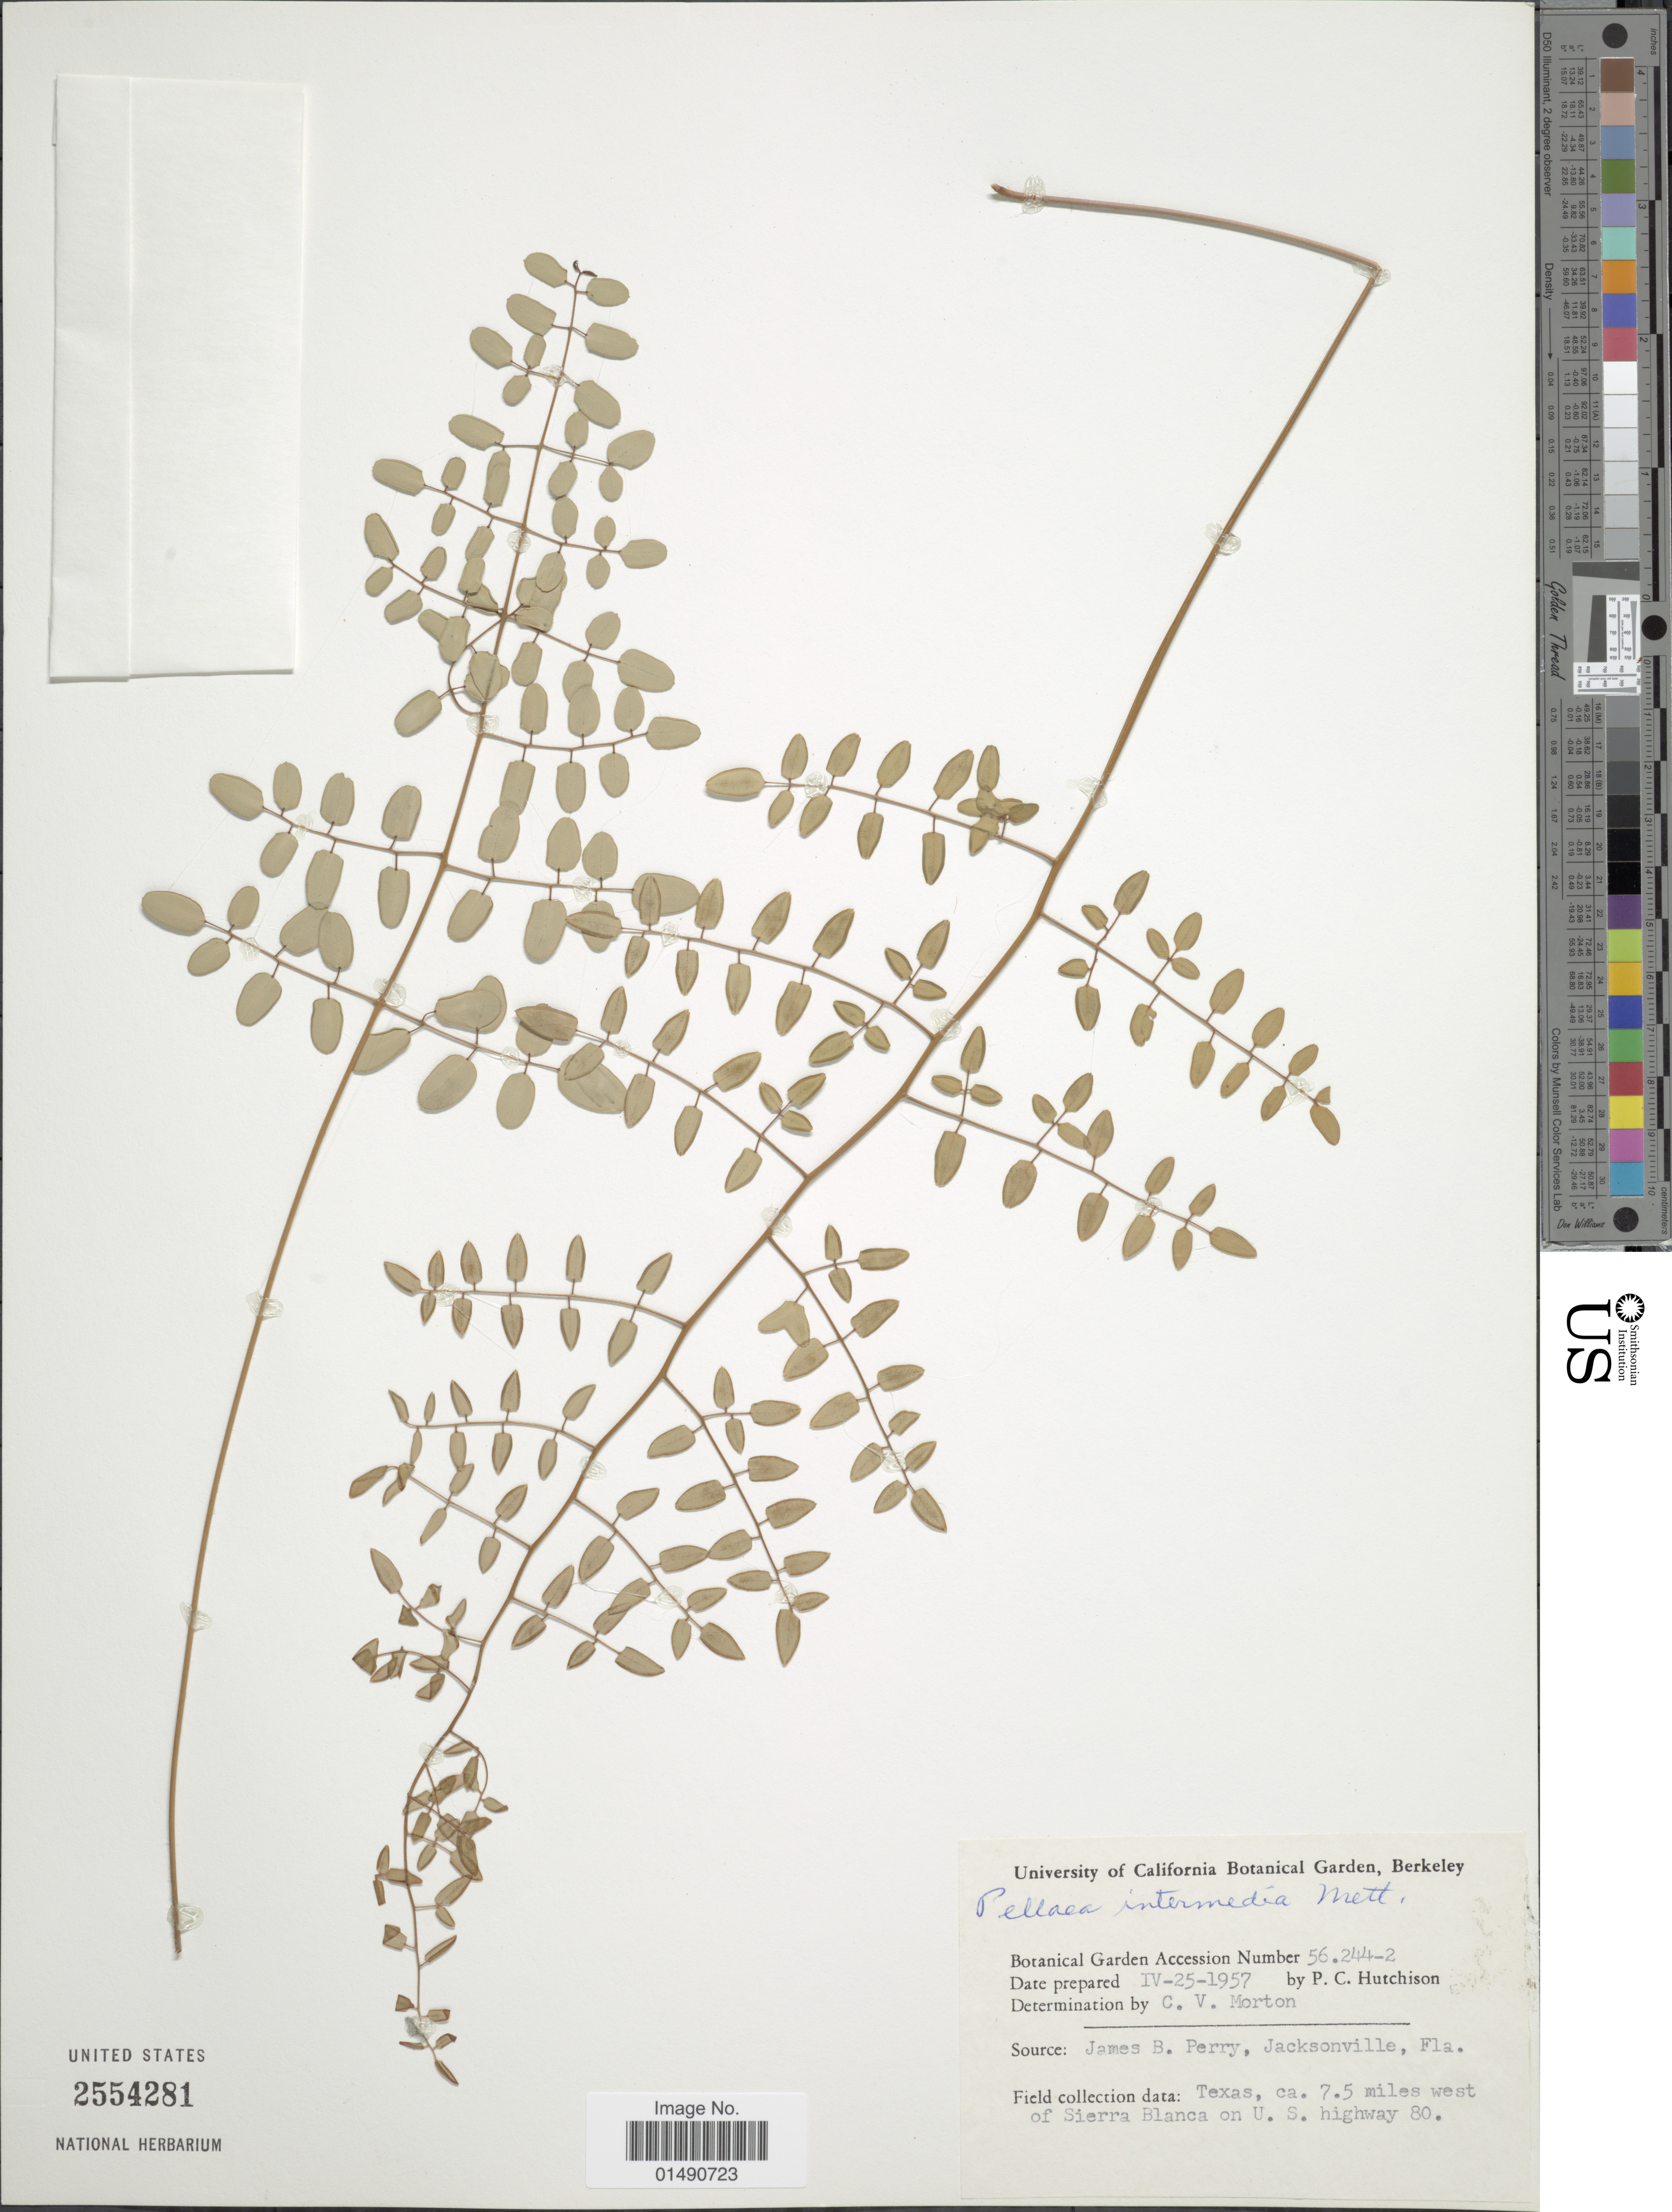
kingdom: Plantae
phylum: Tracheophyta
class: Polypodiopsida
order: Polypodiales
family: Pteridaceae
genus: Pellaea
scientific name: Pellaea intermedia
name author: Mett. ex Kuhn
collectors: P. C. Hutchison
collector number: Botanical Garden Accession Number 56244-2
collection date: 1957-04-25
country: United States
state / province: Texas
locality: Ca. 7.5 miles west of Sierra Blanca on U,S, highway 80, Source: James B. Perry, Botanical Garden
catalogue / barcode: US 2554281